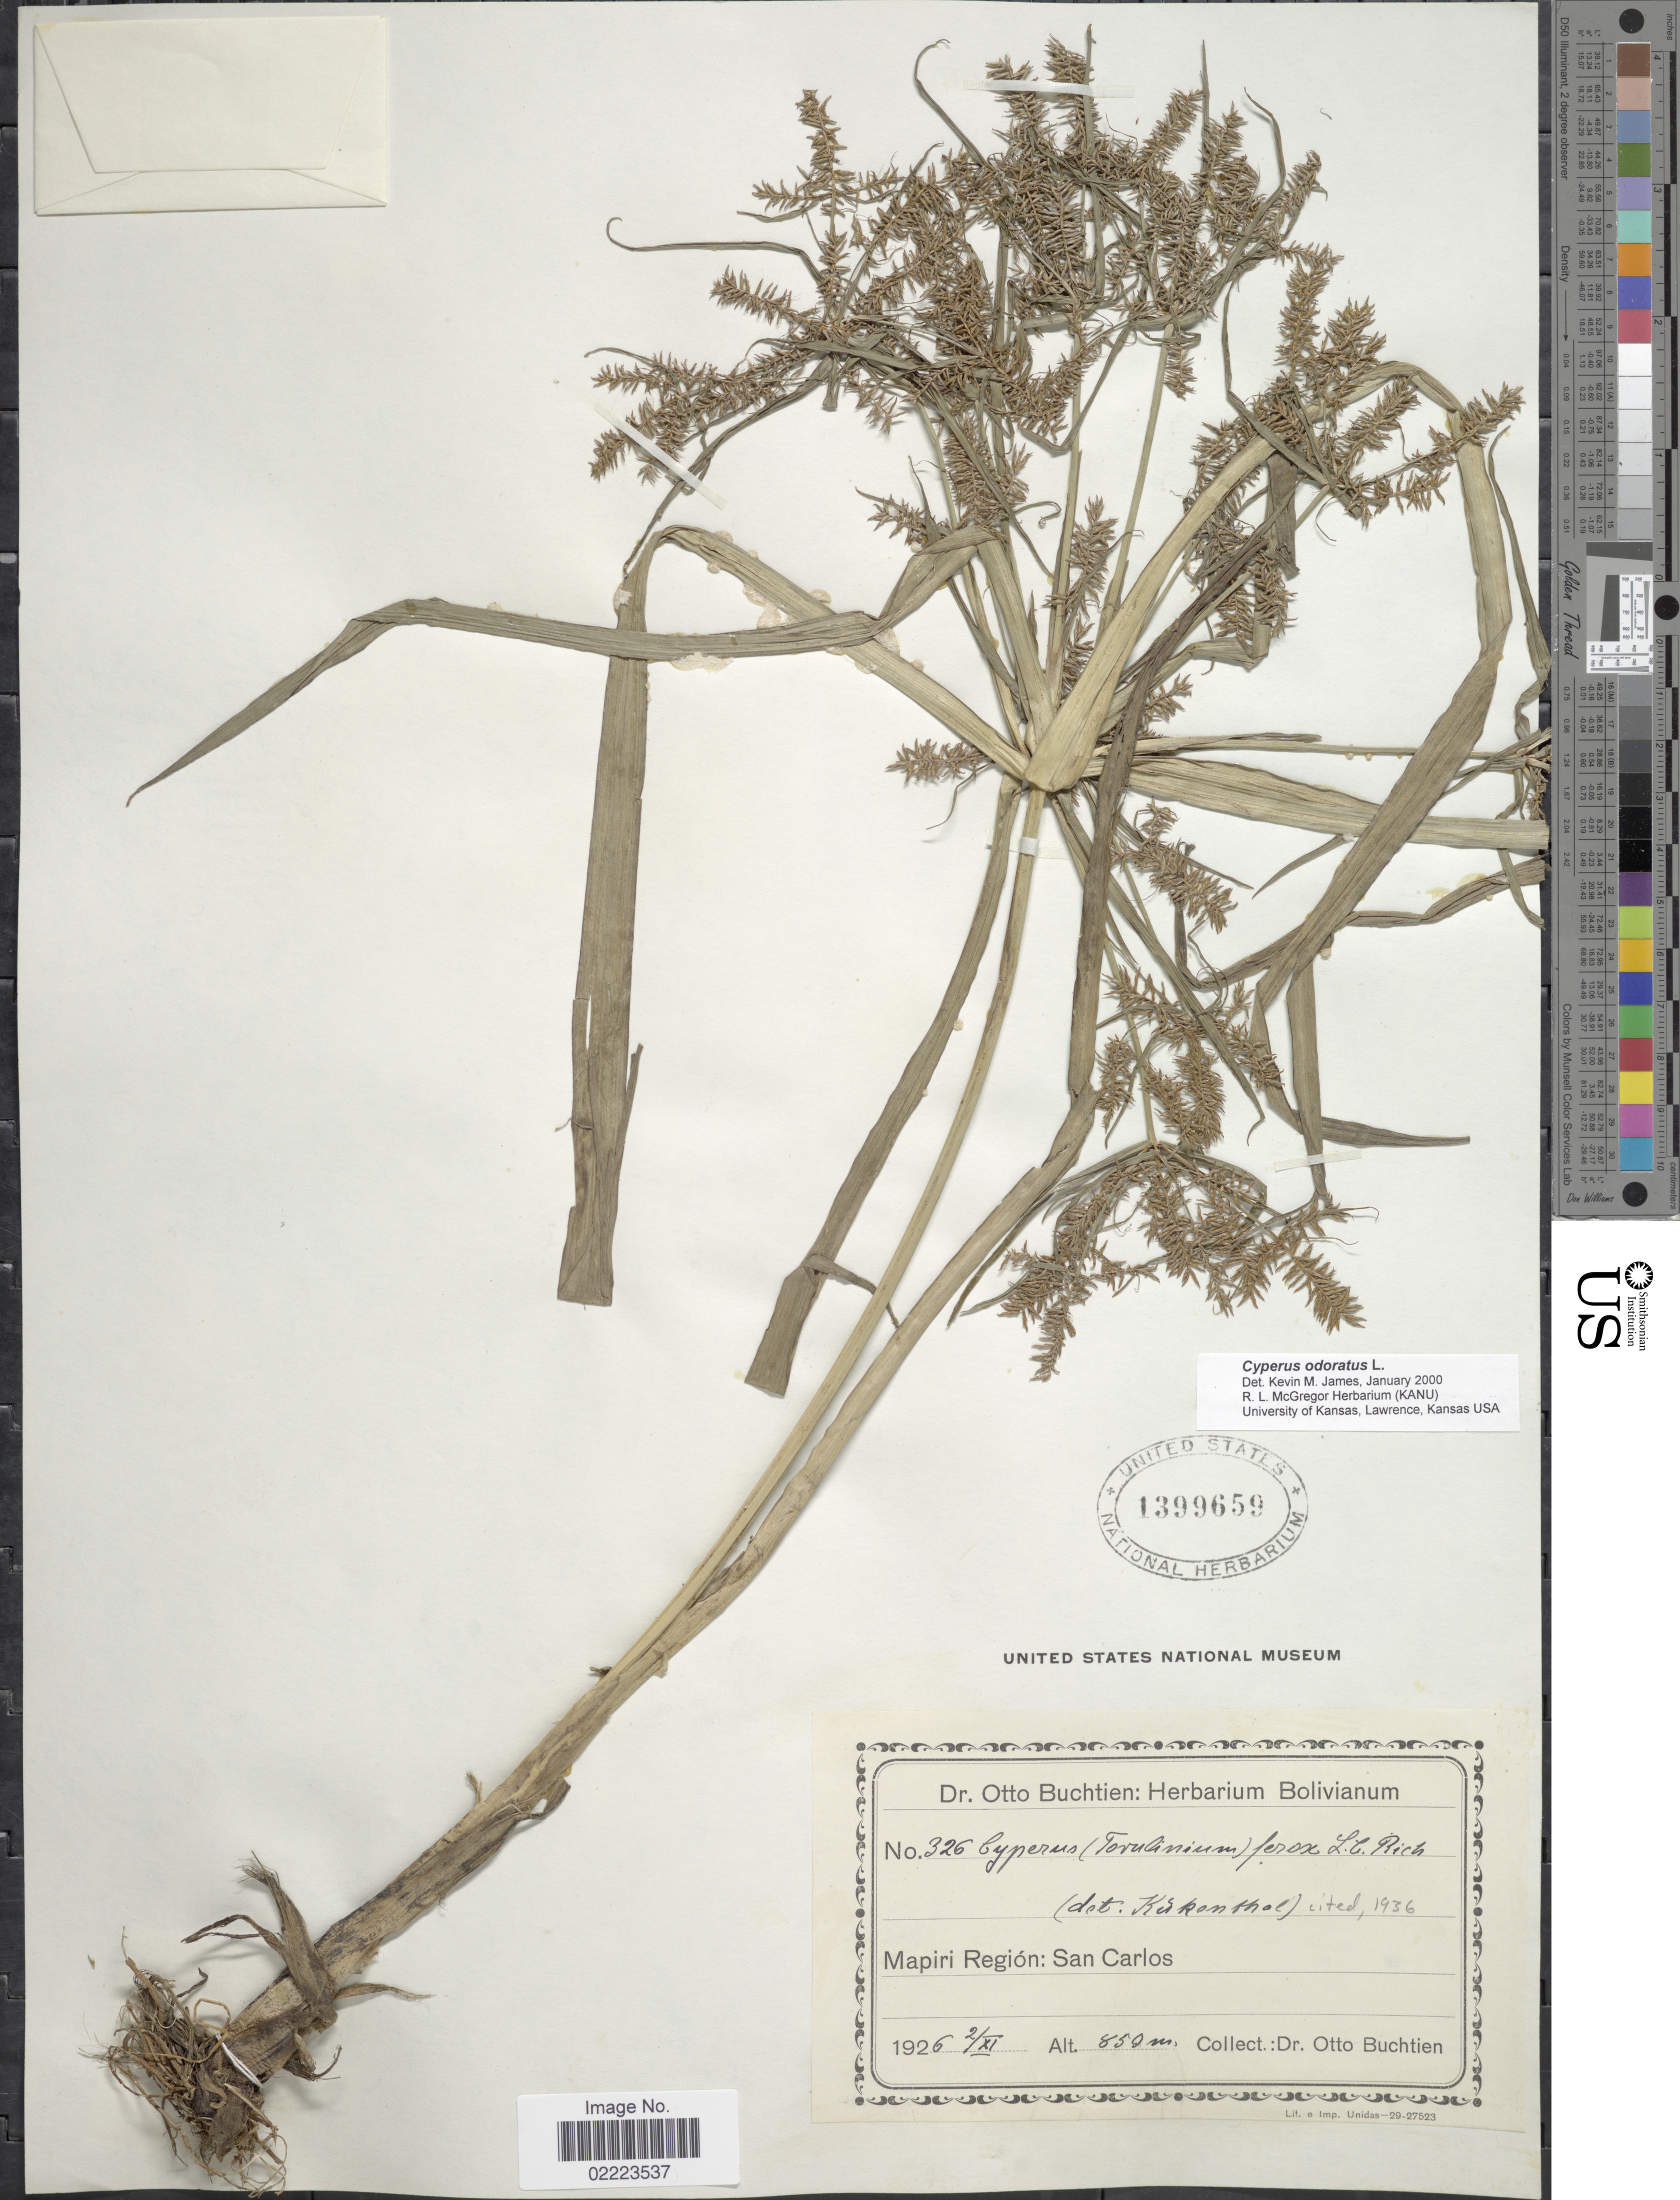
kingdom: Plantae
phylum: Tracheophyta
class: Liliopsida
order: Poales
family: Cyperaceae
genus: Cyperus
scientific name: Cyperus odoratus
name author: L.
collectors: O. Buchtien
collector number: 326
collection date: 1926-11-02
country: Bolivia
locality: Mapiri Region: San Carlos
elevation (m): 850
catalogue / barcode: US 1399659